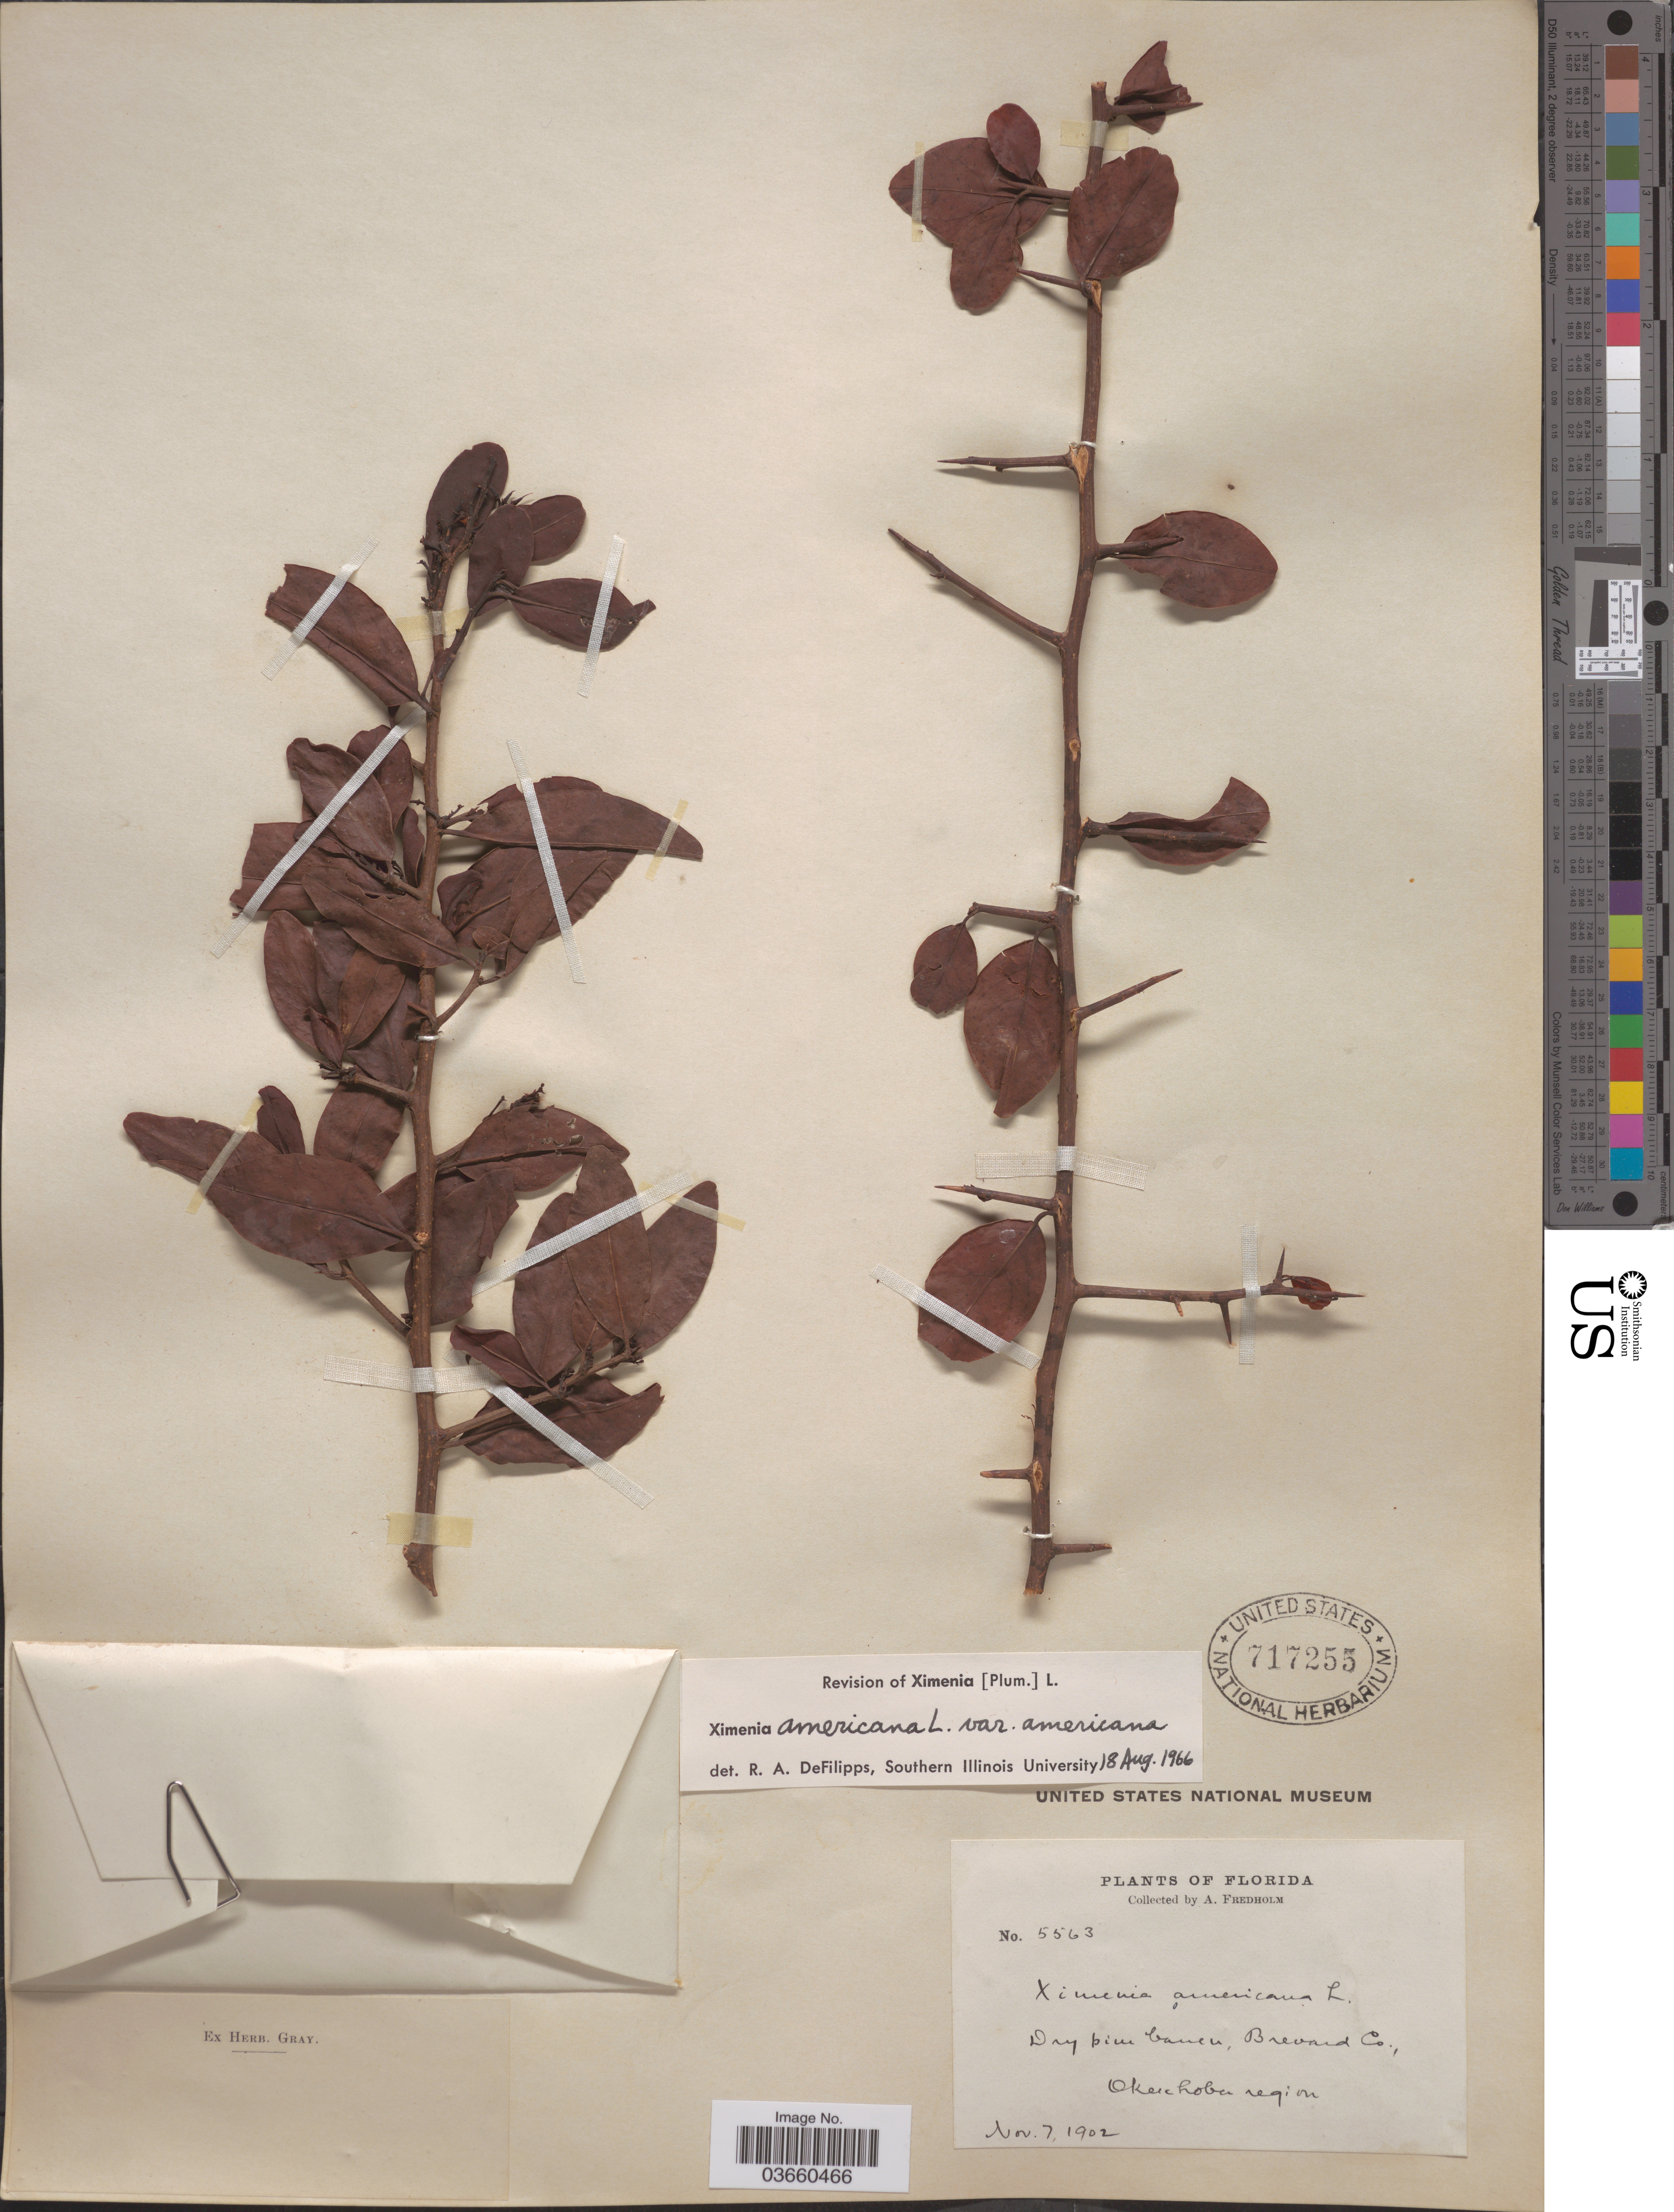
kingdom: Plantae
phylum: Tracheophyta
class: Magnoliopsida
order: Santalales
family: Ximeniaceae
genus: Ximenia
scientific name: Ximenia americana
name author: L.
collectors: A. Fredholm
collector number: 5563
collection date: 1902-11-07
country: United States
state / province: Florida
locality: Brevard Co., Okeechobee region.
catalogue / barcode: US 717255